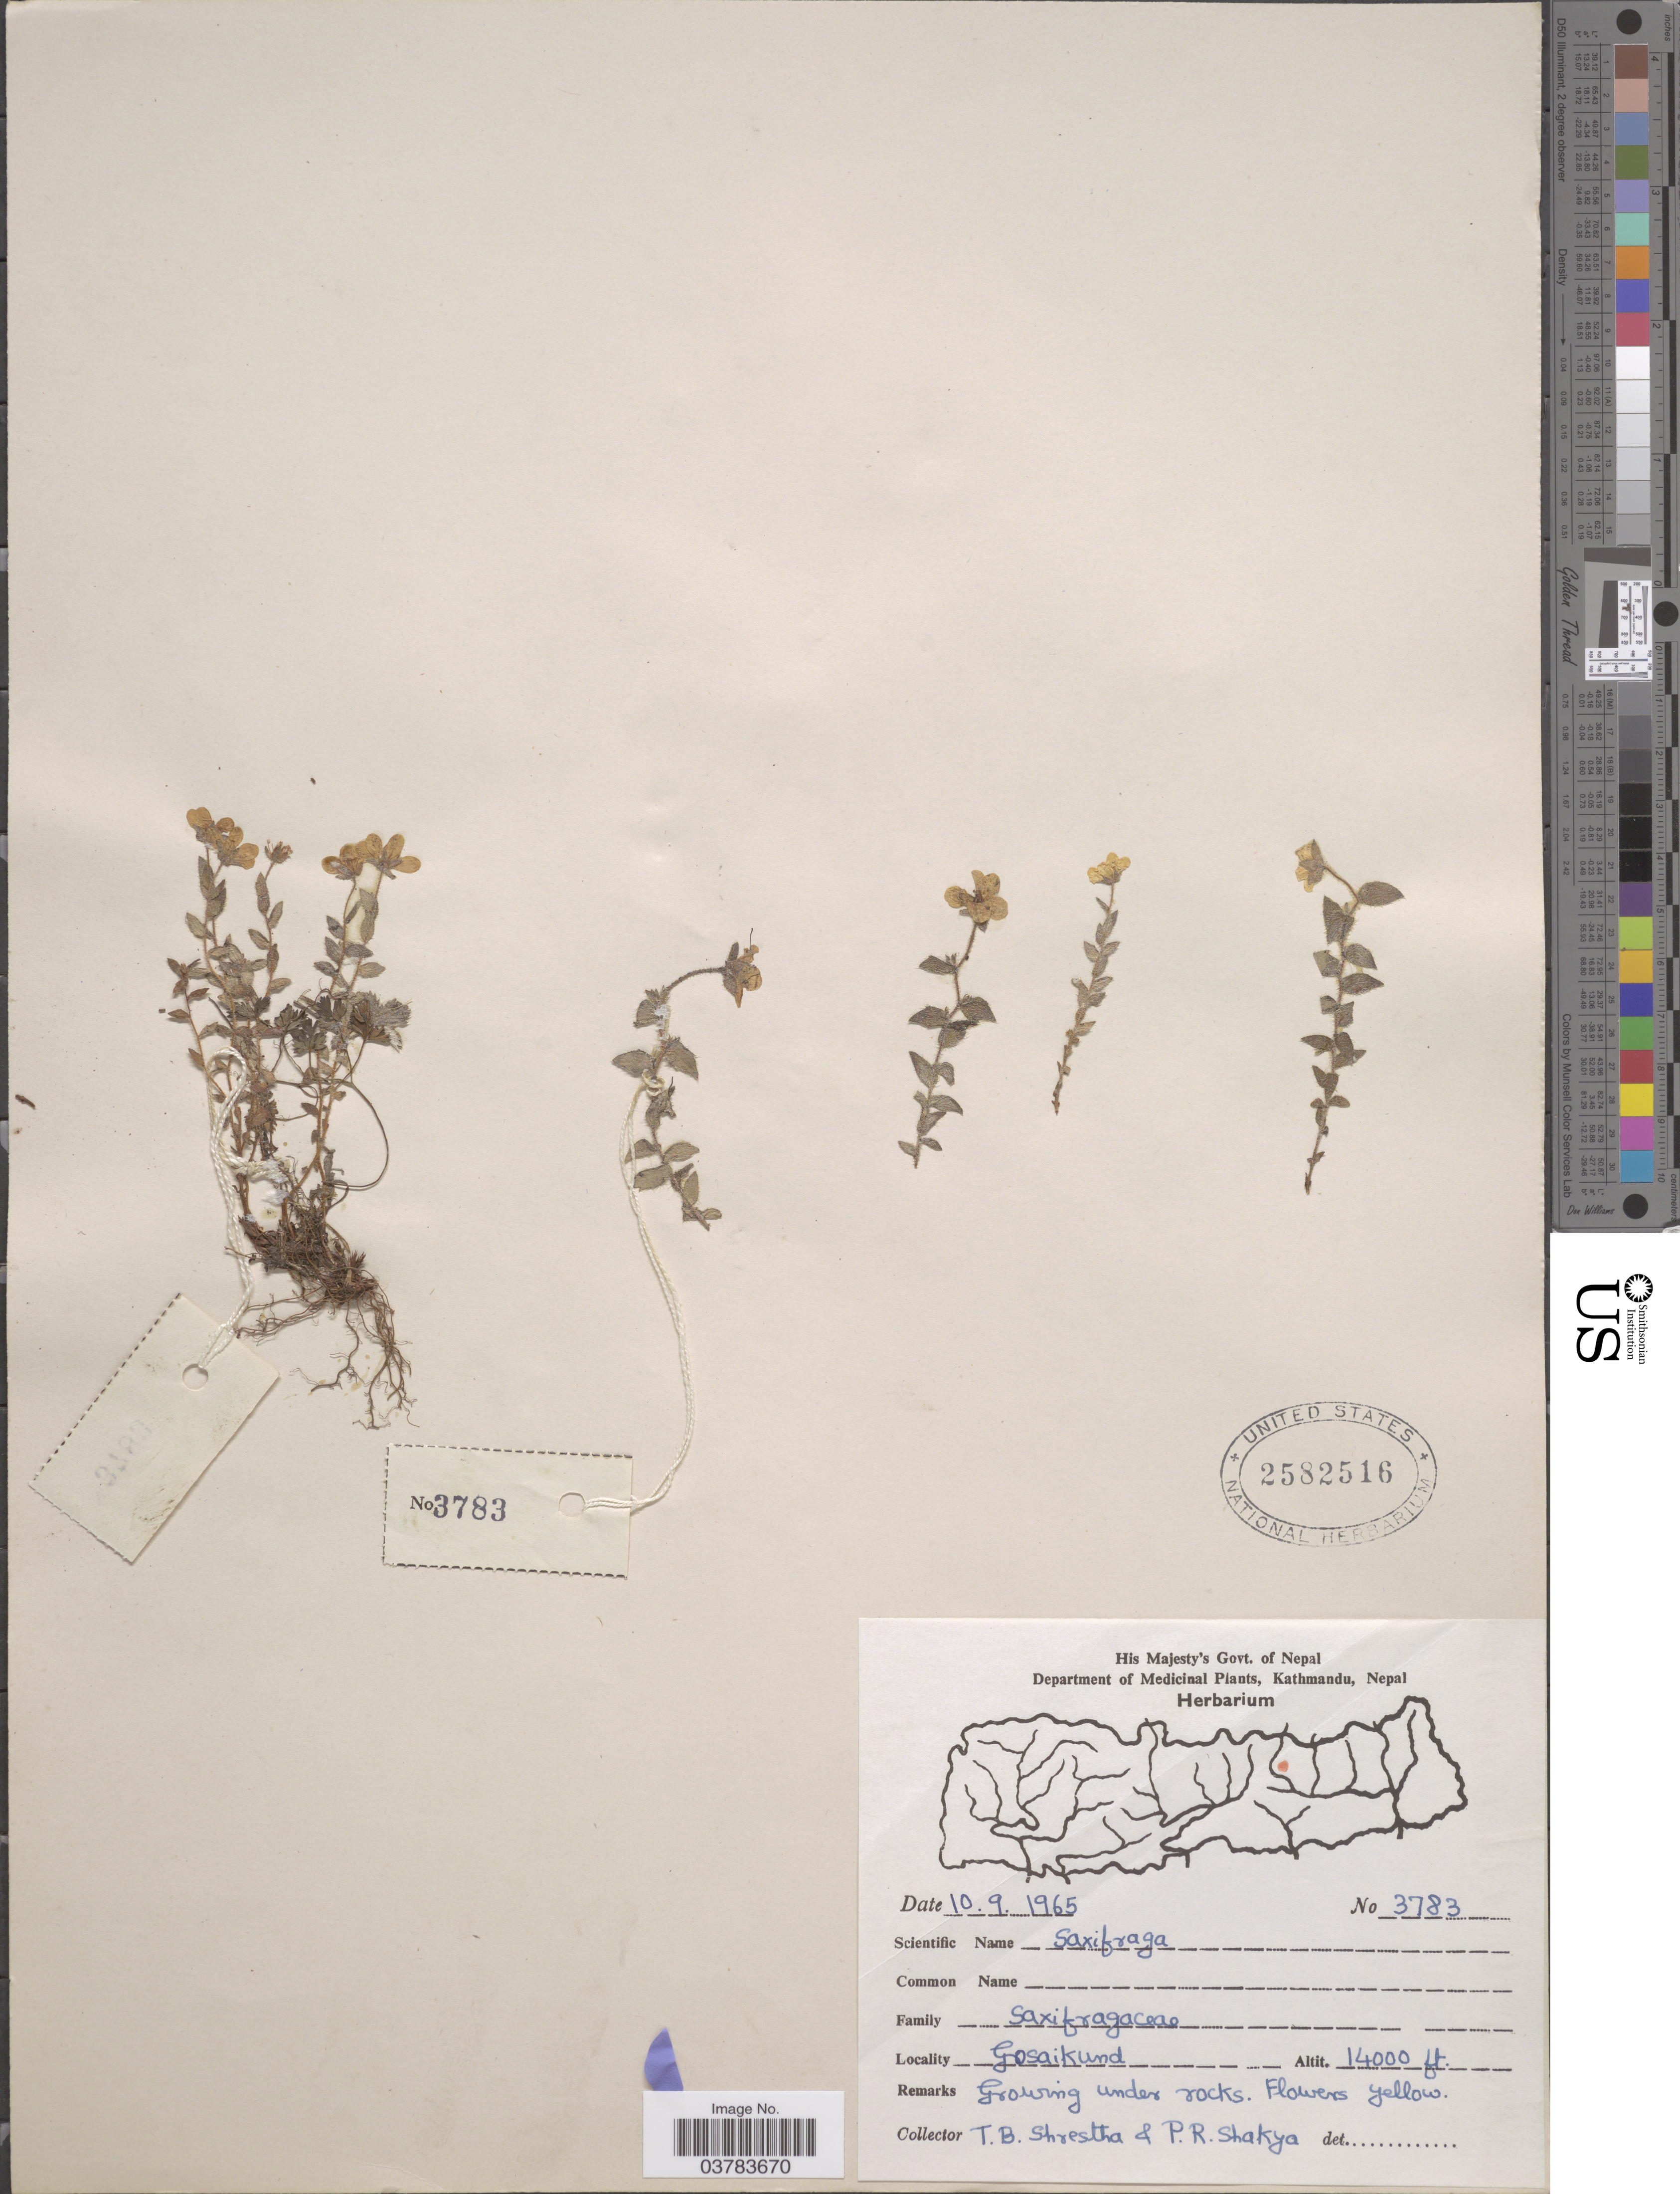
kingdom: Plantae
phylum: Tracheophyta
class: Magnoliopsida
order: Saxifragales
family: Saxifragaceae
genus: Saxifraga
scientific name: Saxifraga sp.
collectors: T. B. Shrestha & P. Shakya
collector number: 3783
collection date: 1965-09-10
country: Nepal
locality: Gosaikund.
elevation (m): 4267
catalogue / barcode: US 2582516